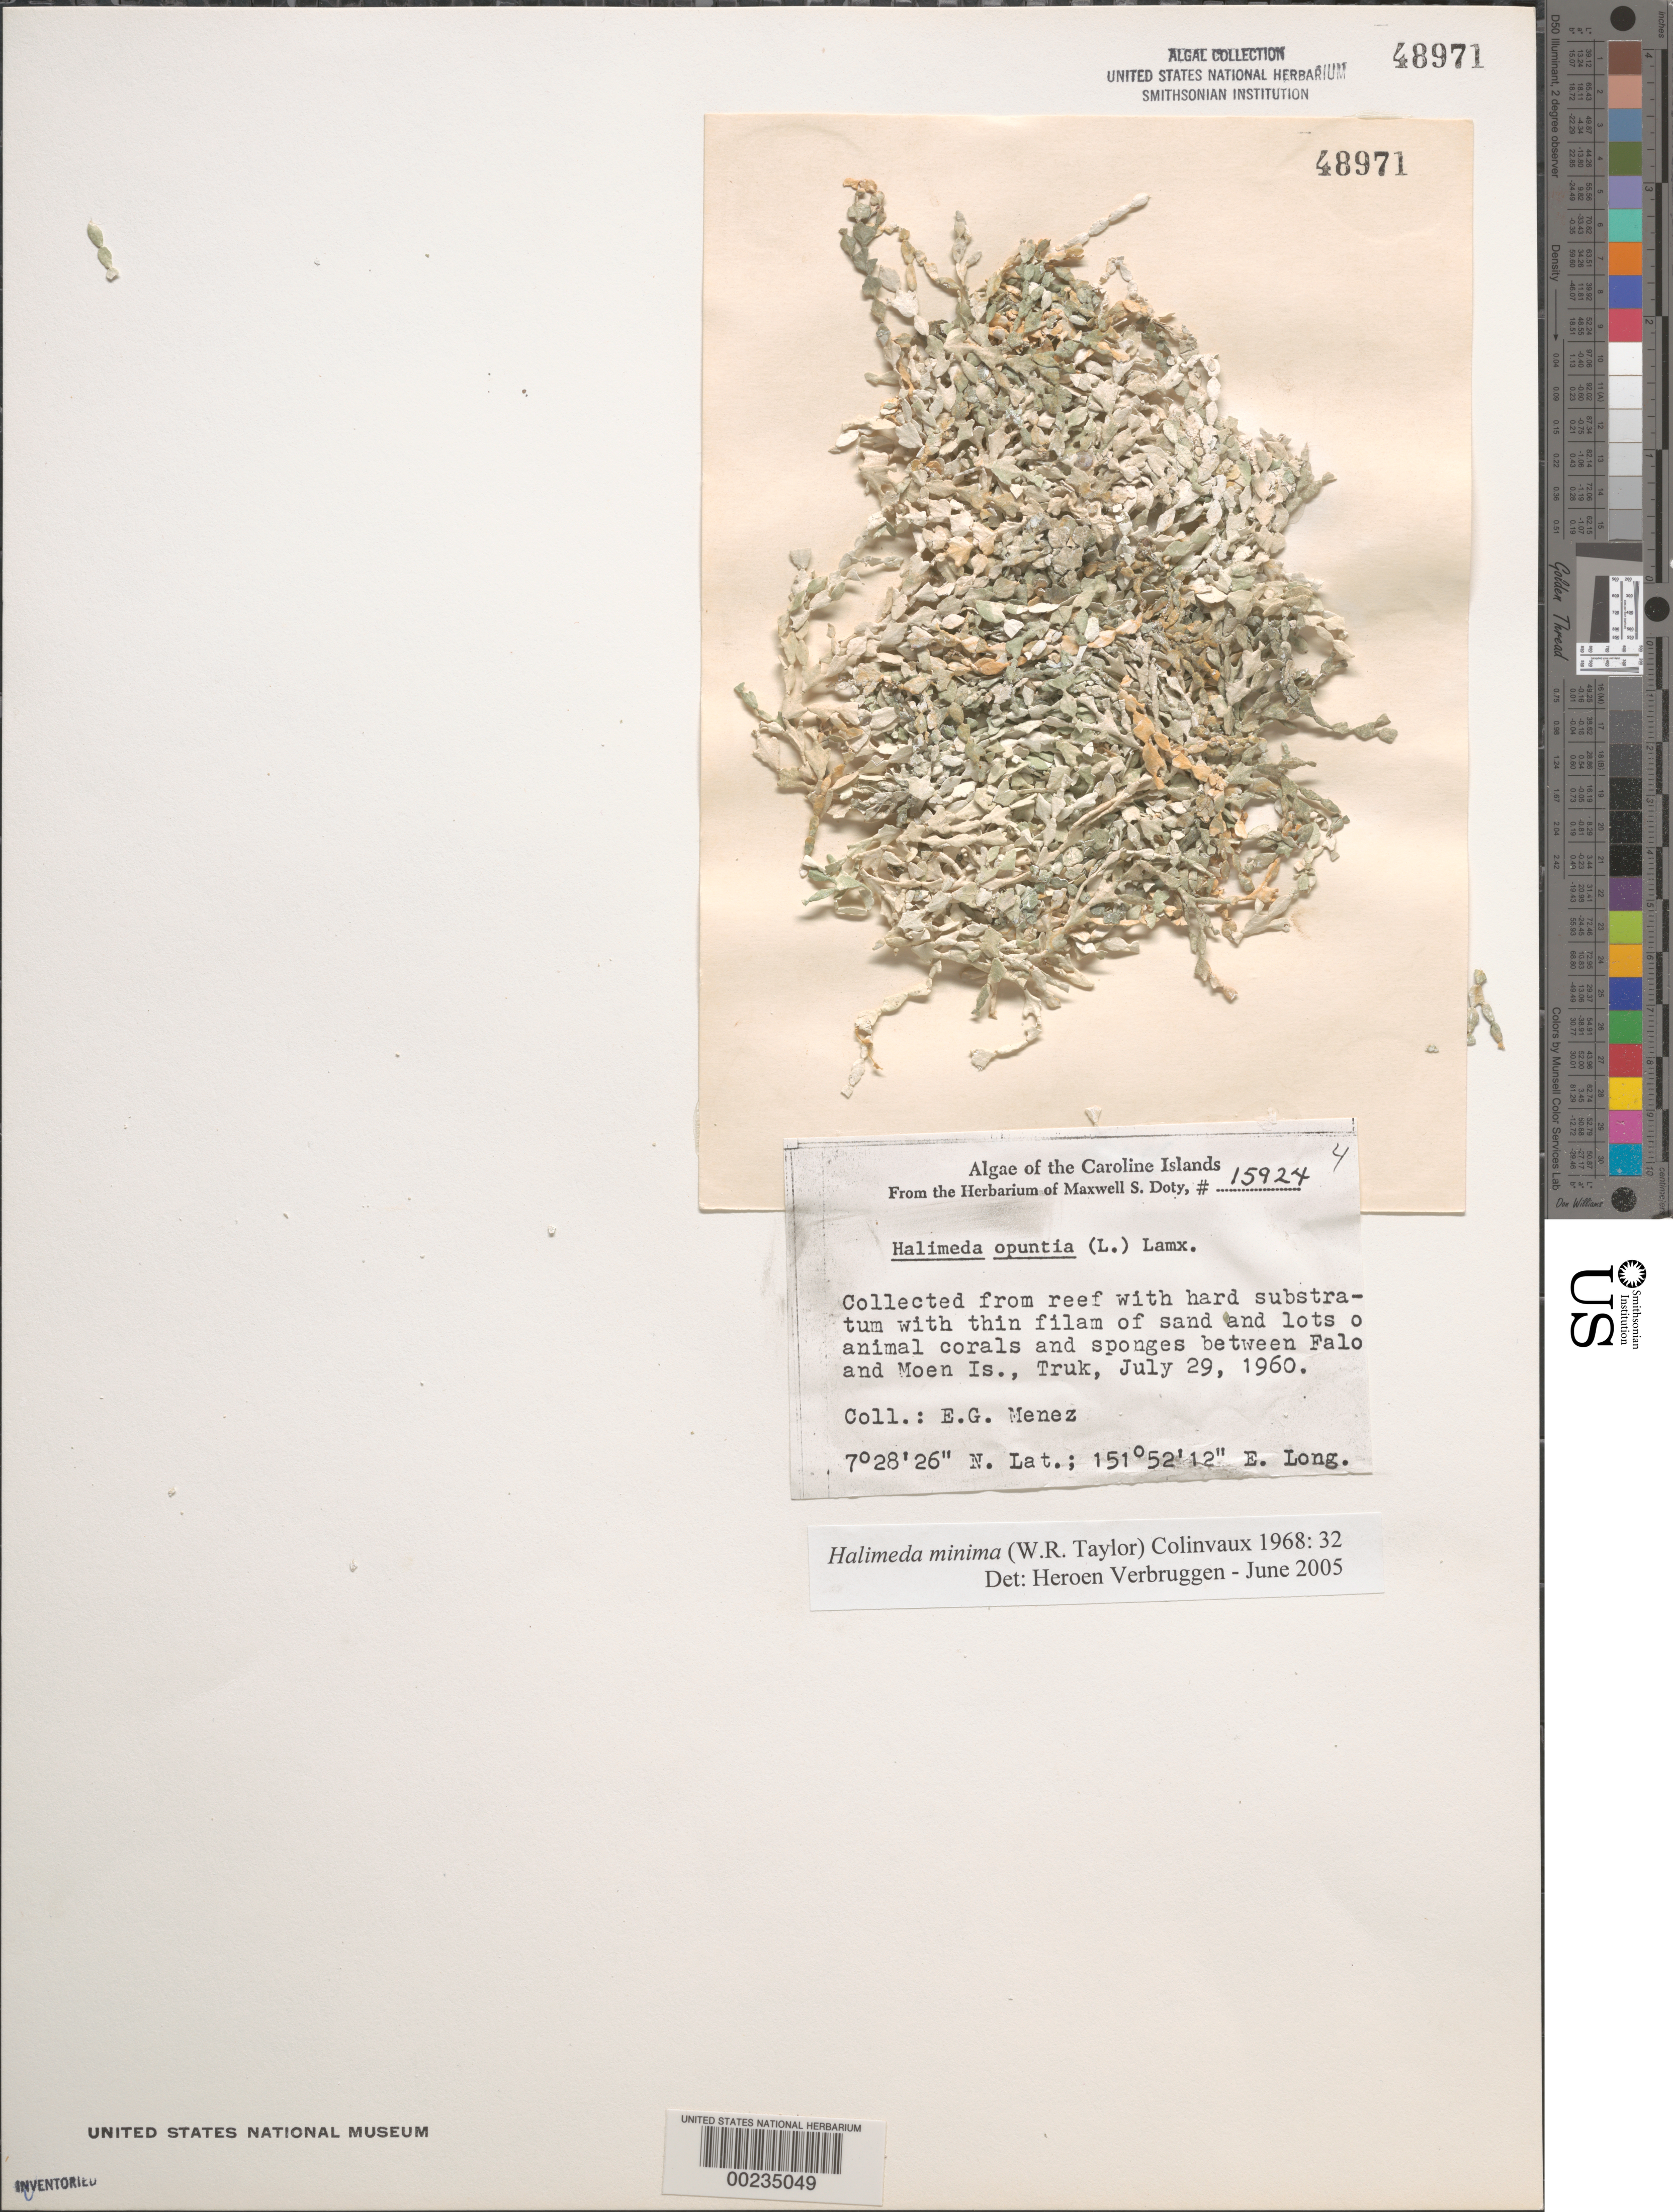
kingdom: Plantae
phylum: Chlorophyta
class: Ulvophyceae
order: Bryopsidales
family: Halimedaceae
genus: Halimeda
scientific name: Halimeda minima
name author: (W.R. Taylor) Hillis-Colinvaux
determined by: Verbruggen, H.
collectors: Meñez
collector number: MSD 15924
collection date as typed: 29 Jul 1960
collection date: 1960-07-29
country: Micronesia, Federated States of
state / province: Truk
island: Truk (Chuuk) Is.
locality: Reef between Falo Islet and Moen Islet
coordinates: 7 28' 26" N, 151 52' 12" E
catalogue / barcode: US 48971